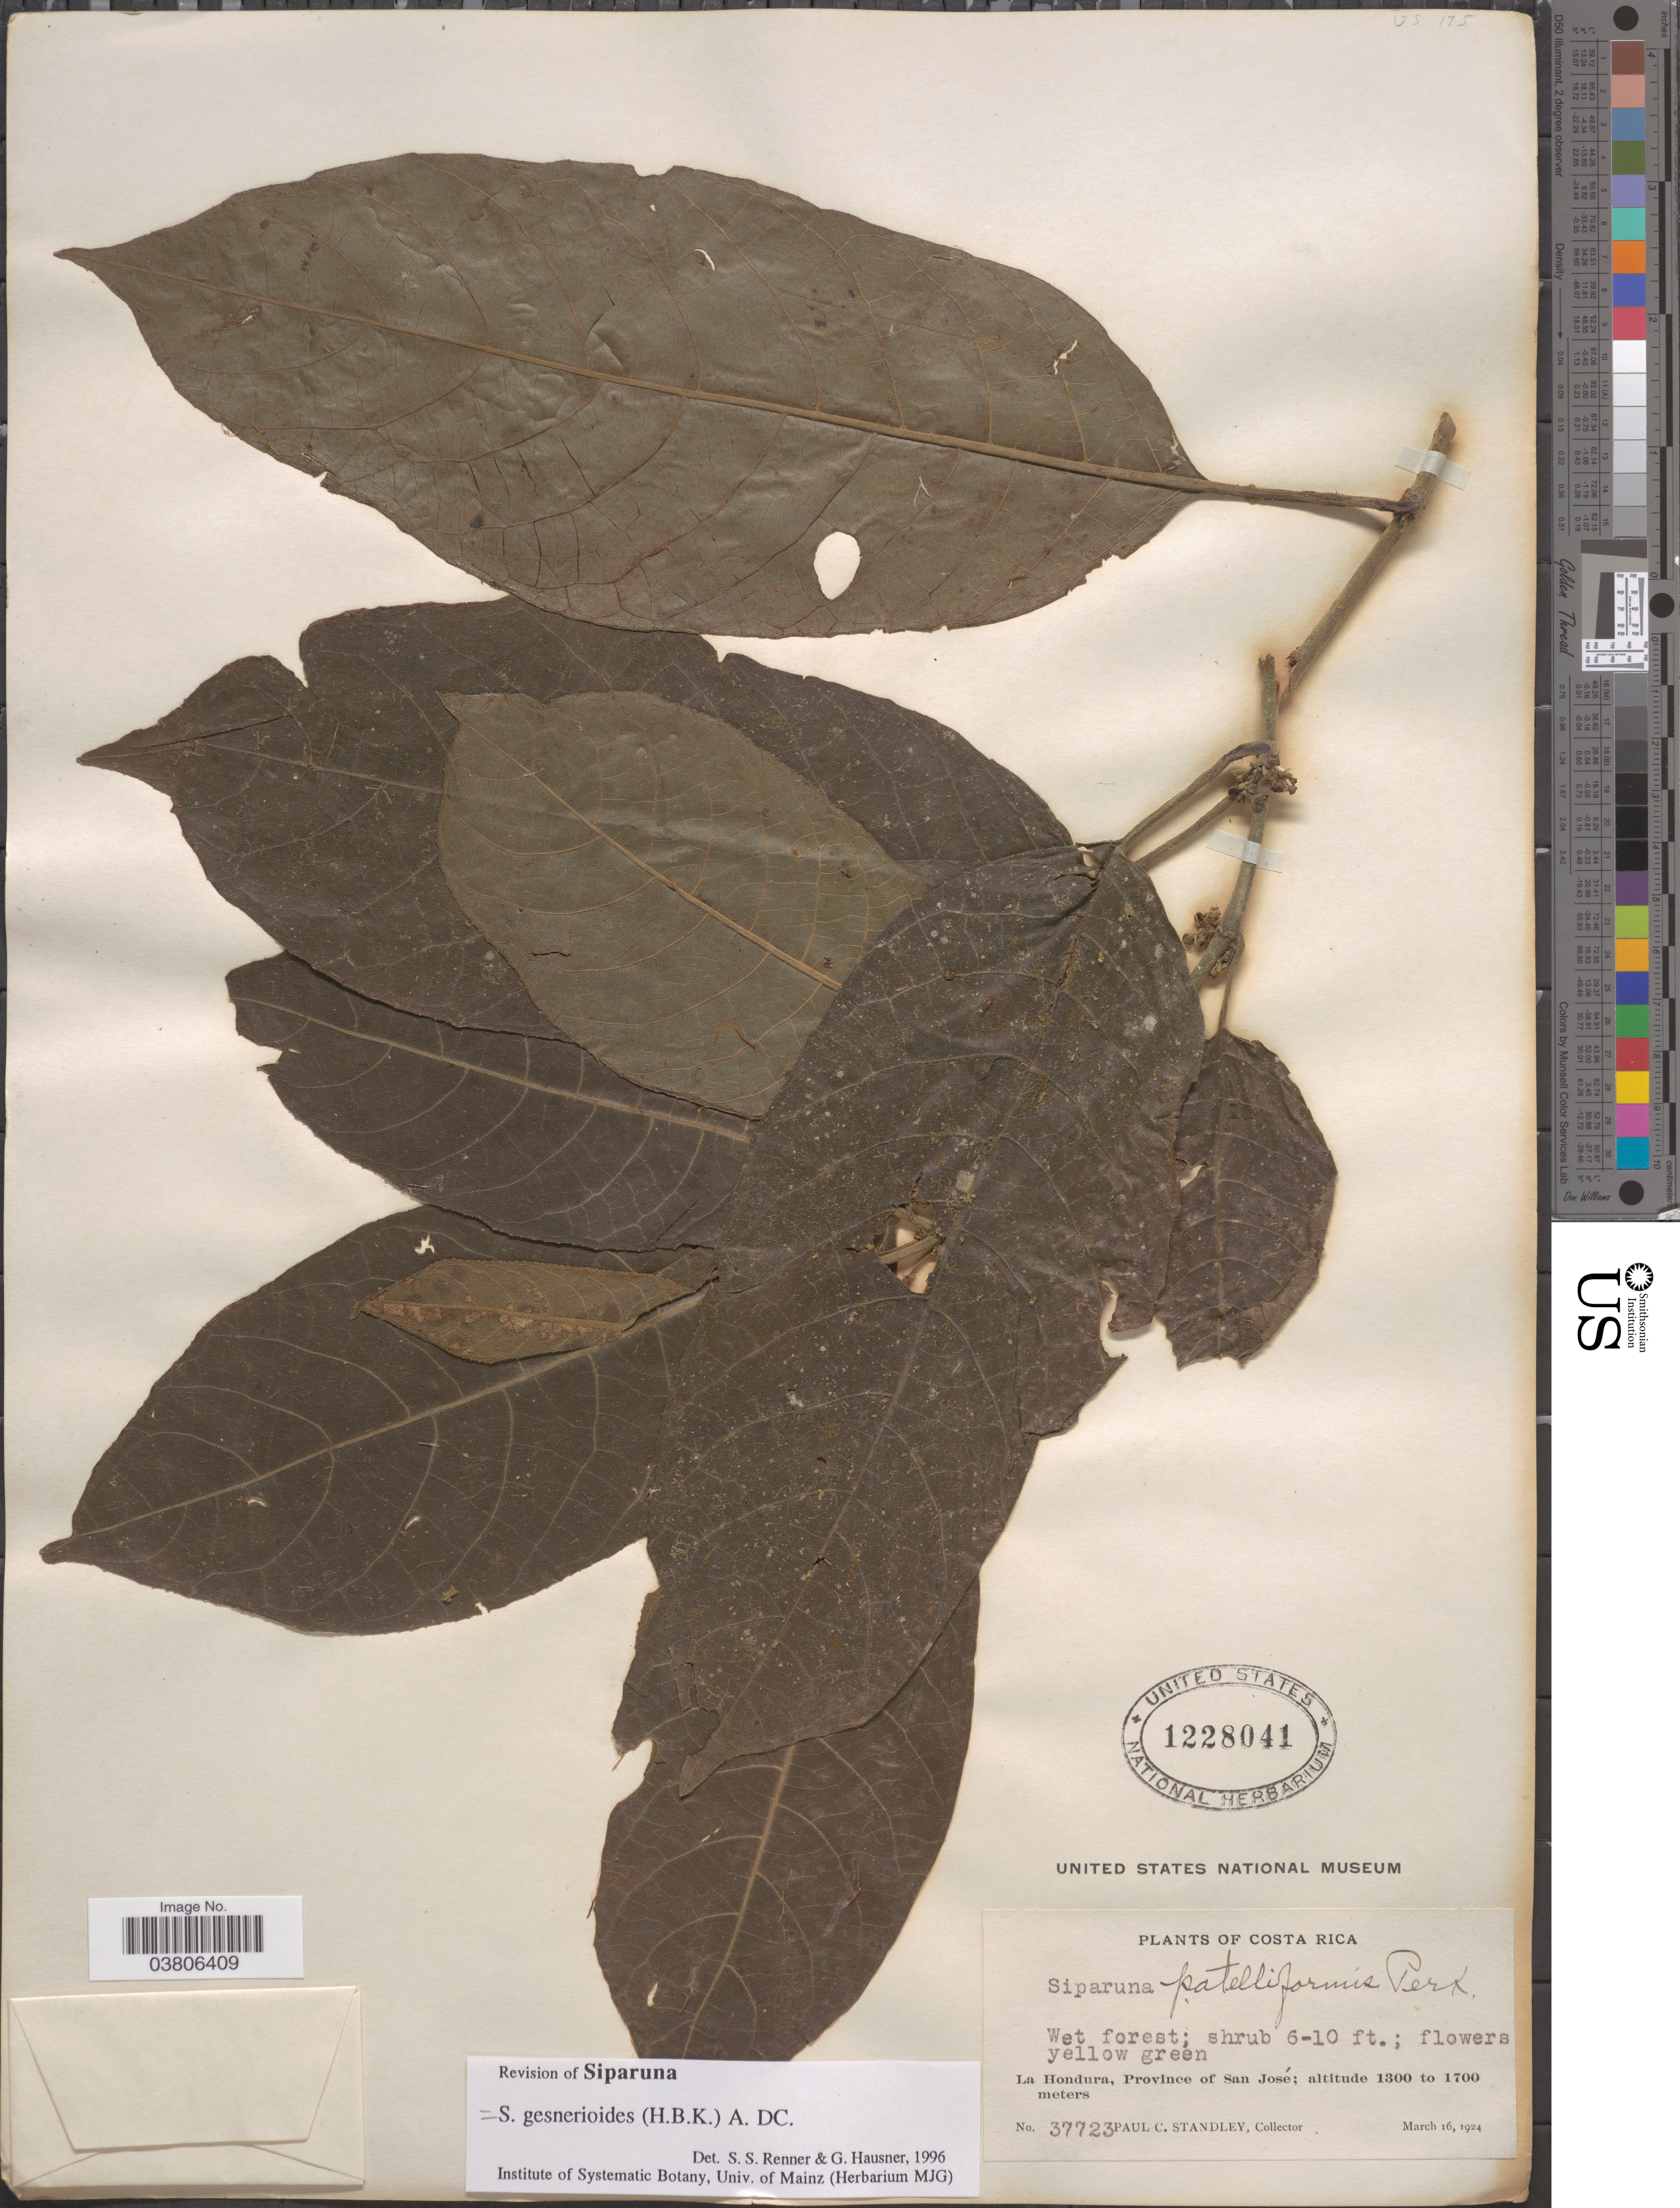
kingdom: Plantae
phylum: Tracheophyta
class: Magnoliopsida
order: Laurales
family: Siparunaceae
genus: Siparuna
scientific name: Siparuna gesnerioides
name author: (Kunth) A. DC.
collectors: P. C. Standley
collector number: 37723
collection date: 1924-03-16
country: Costa Rica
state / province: San José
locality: La Hondura.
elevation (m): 1300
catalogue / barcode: US 1228041